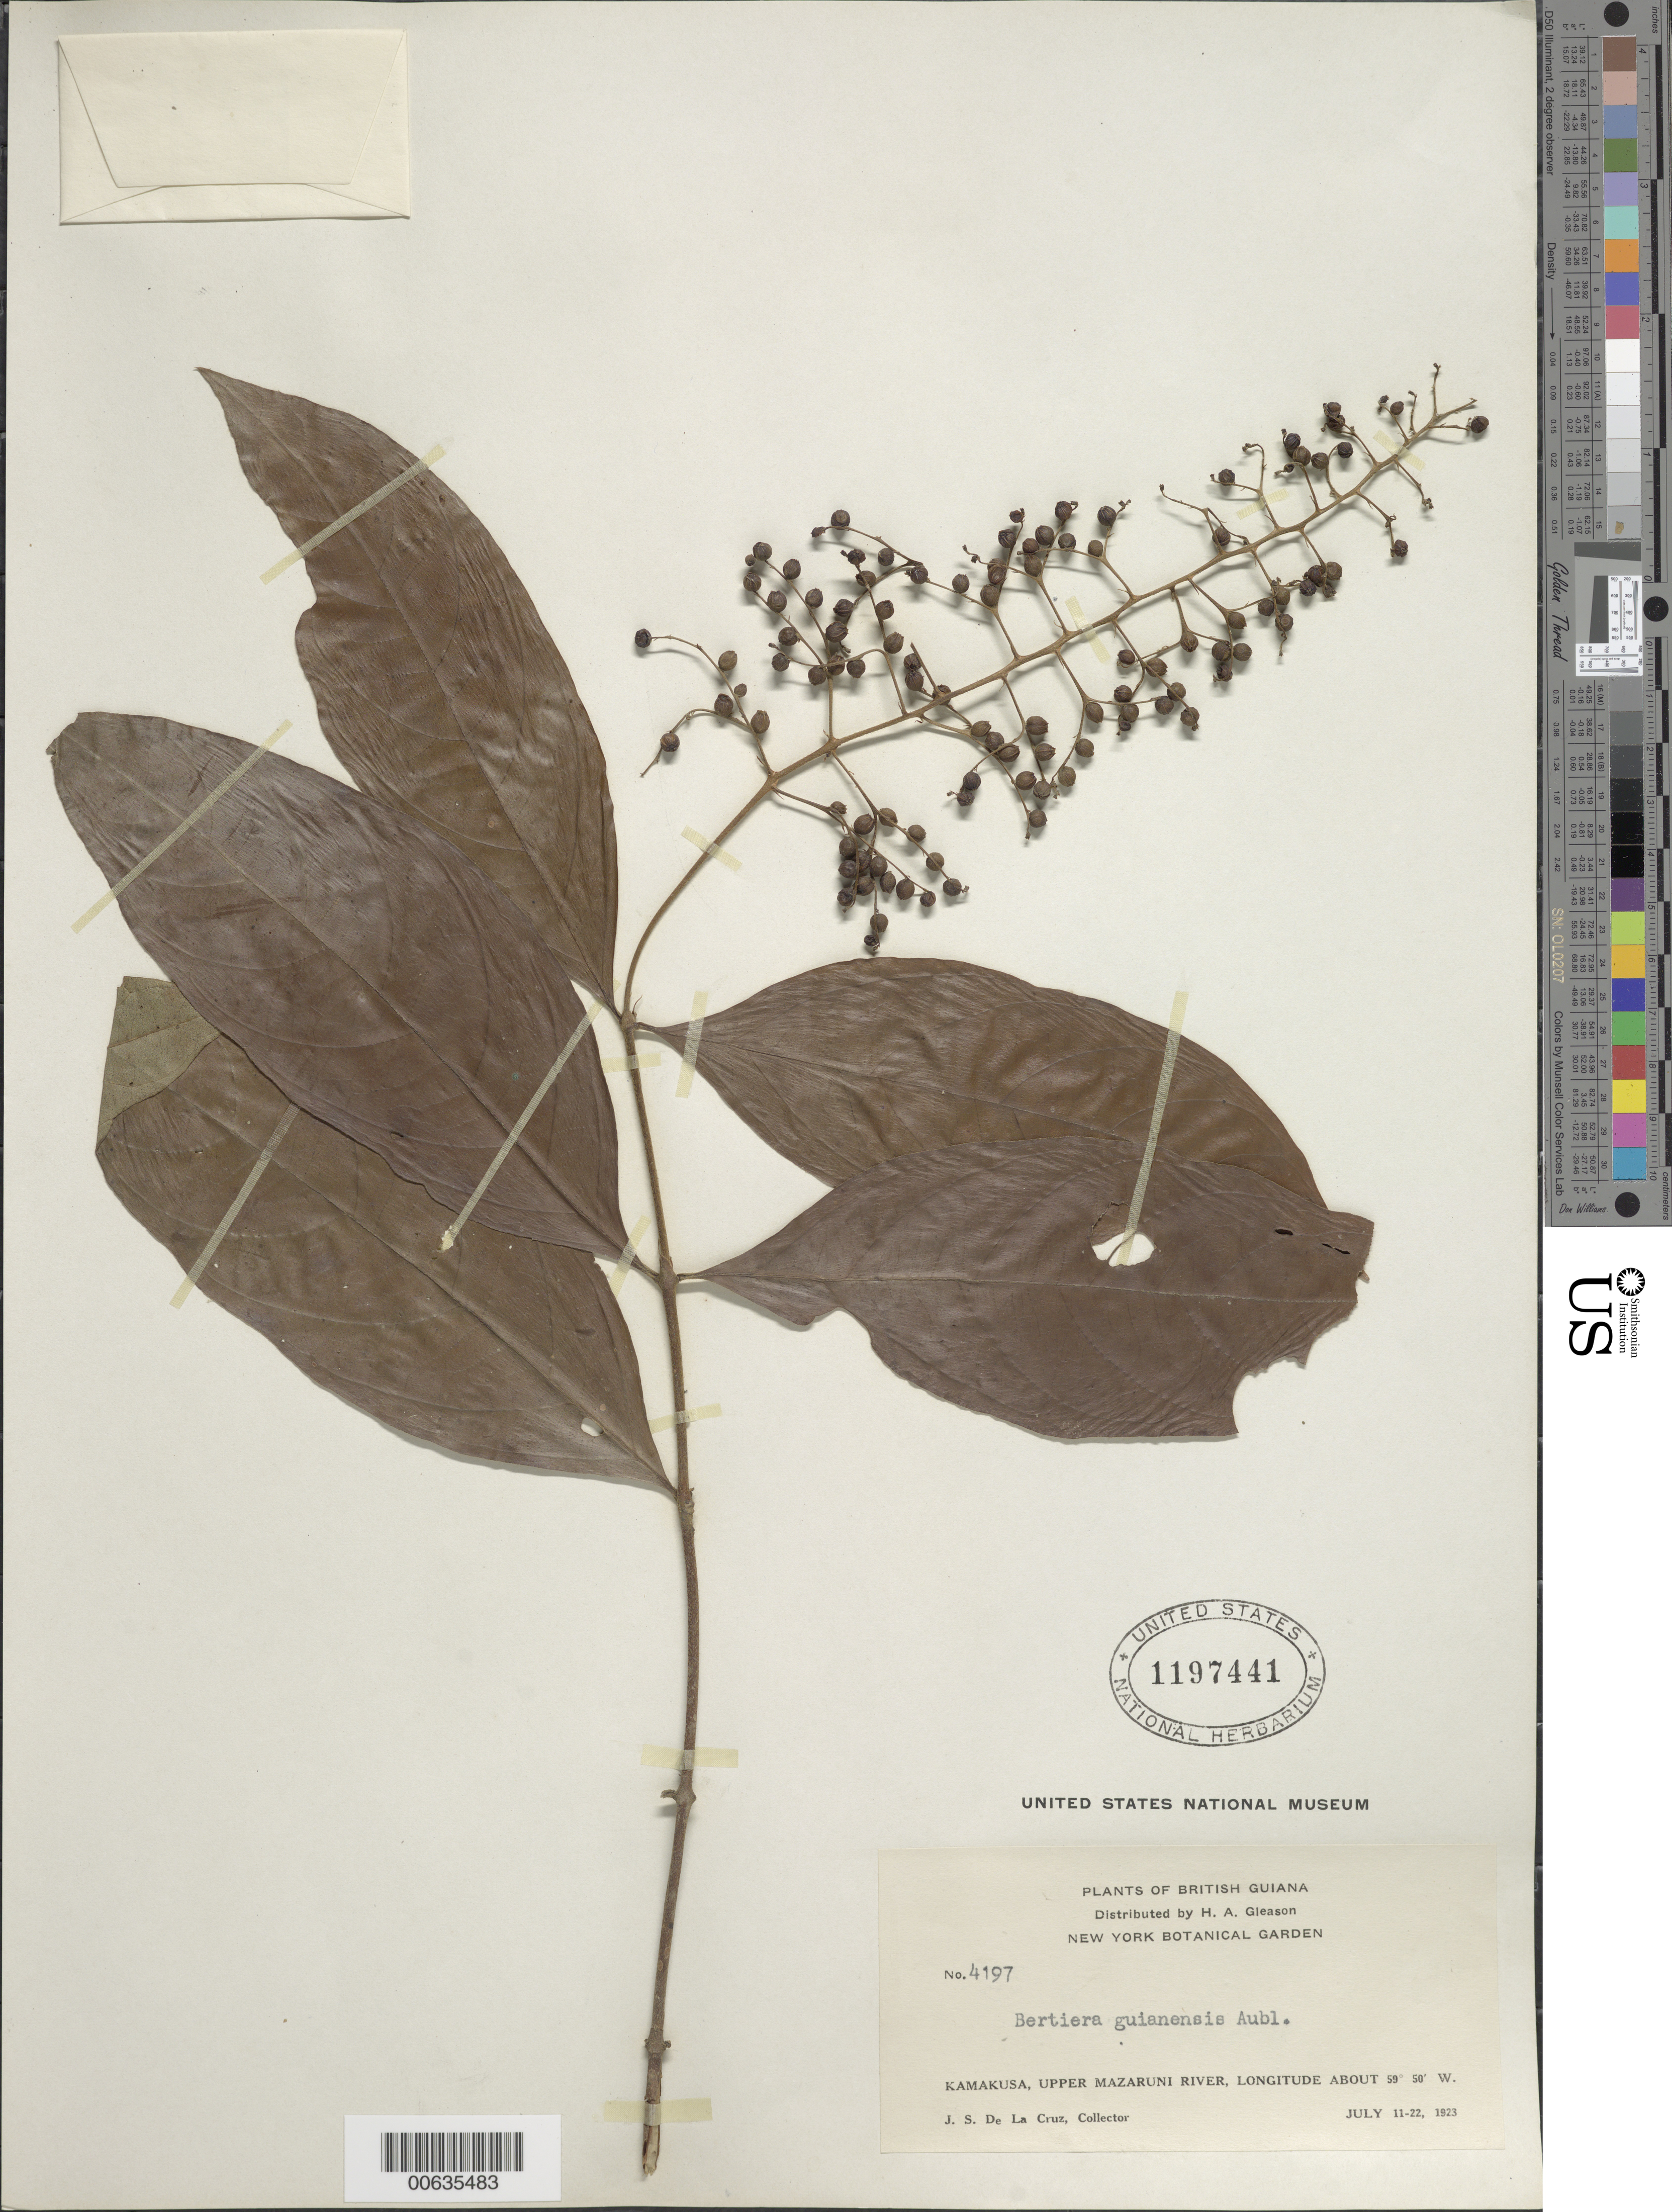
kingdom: Plantae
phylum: Tracheophyta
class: Magnoliopsida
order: Gentianales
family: Rubiaceae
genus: Bertiera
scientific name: Bertiera guianensis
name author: Aubl.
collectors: J. S. de la Cruz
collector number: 4197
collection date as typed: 11-Jul-23 to 22-Jul-23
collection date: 1923-07-11/1923-07-22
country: Guyana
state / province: Cuyuni-Mazaruni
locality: Kamakusa, Upper Mazaruni R.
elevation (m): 100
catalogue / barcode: US 1197441